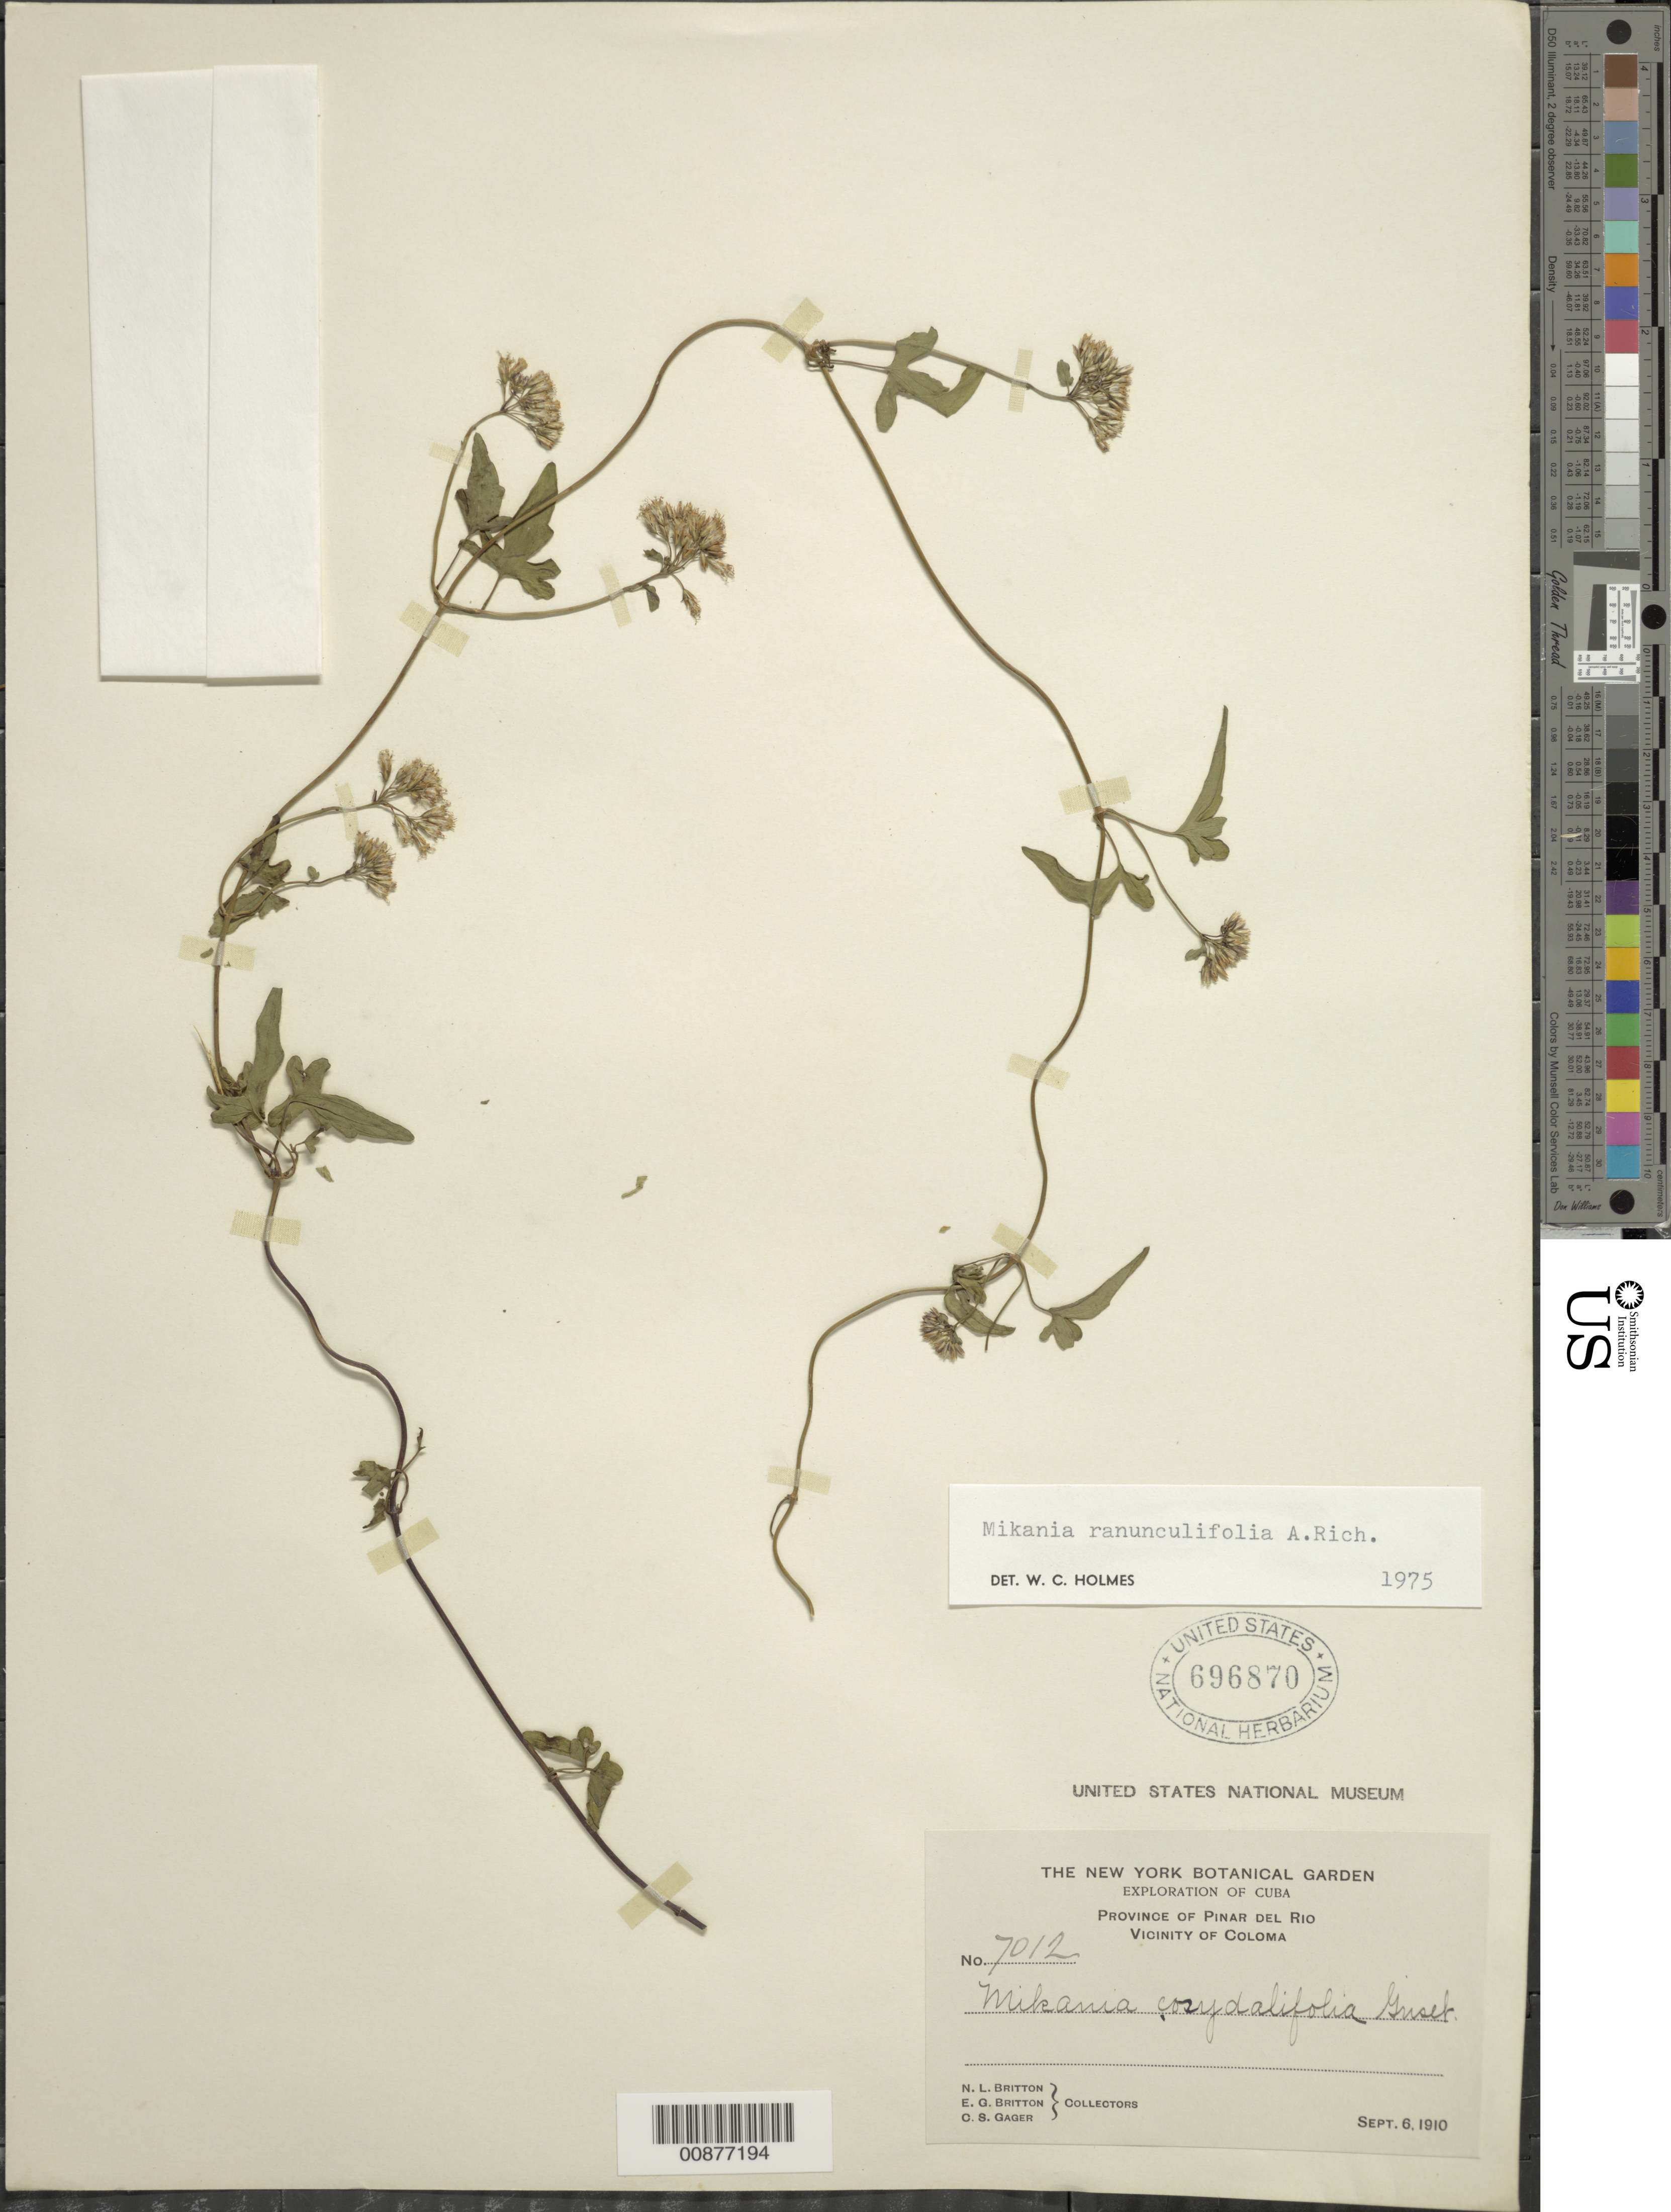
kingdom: Plantae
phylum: Tracheophyta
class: Magnoliopsida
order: Asterales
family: Asteraceae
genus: Mikania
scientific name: Mikania ranunculifolia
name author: A. Rich.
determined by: Holmes, Walter C., (BAYLU), Baylor University (UNITED STATES)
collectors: N. Britton, E. G. Britton & C. Gager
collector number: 7012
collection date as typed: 06 Sep 1910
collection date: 1910-09-06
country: Cuba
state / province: Pinar del Río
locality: Vicinity of Coloma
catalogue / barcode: US 696870